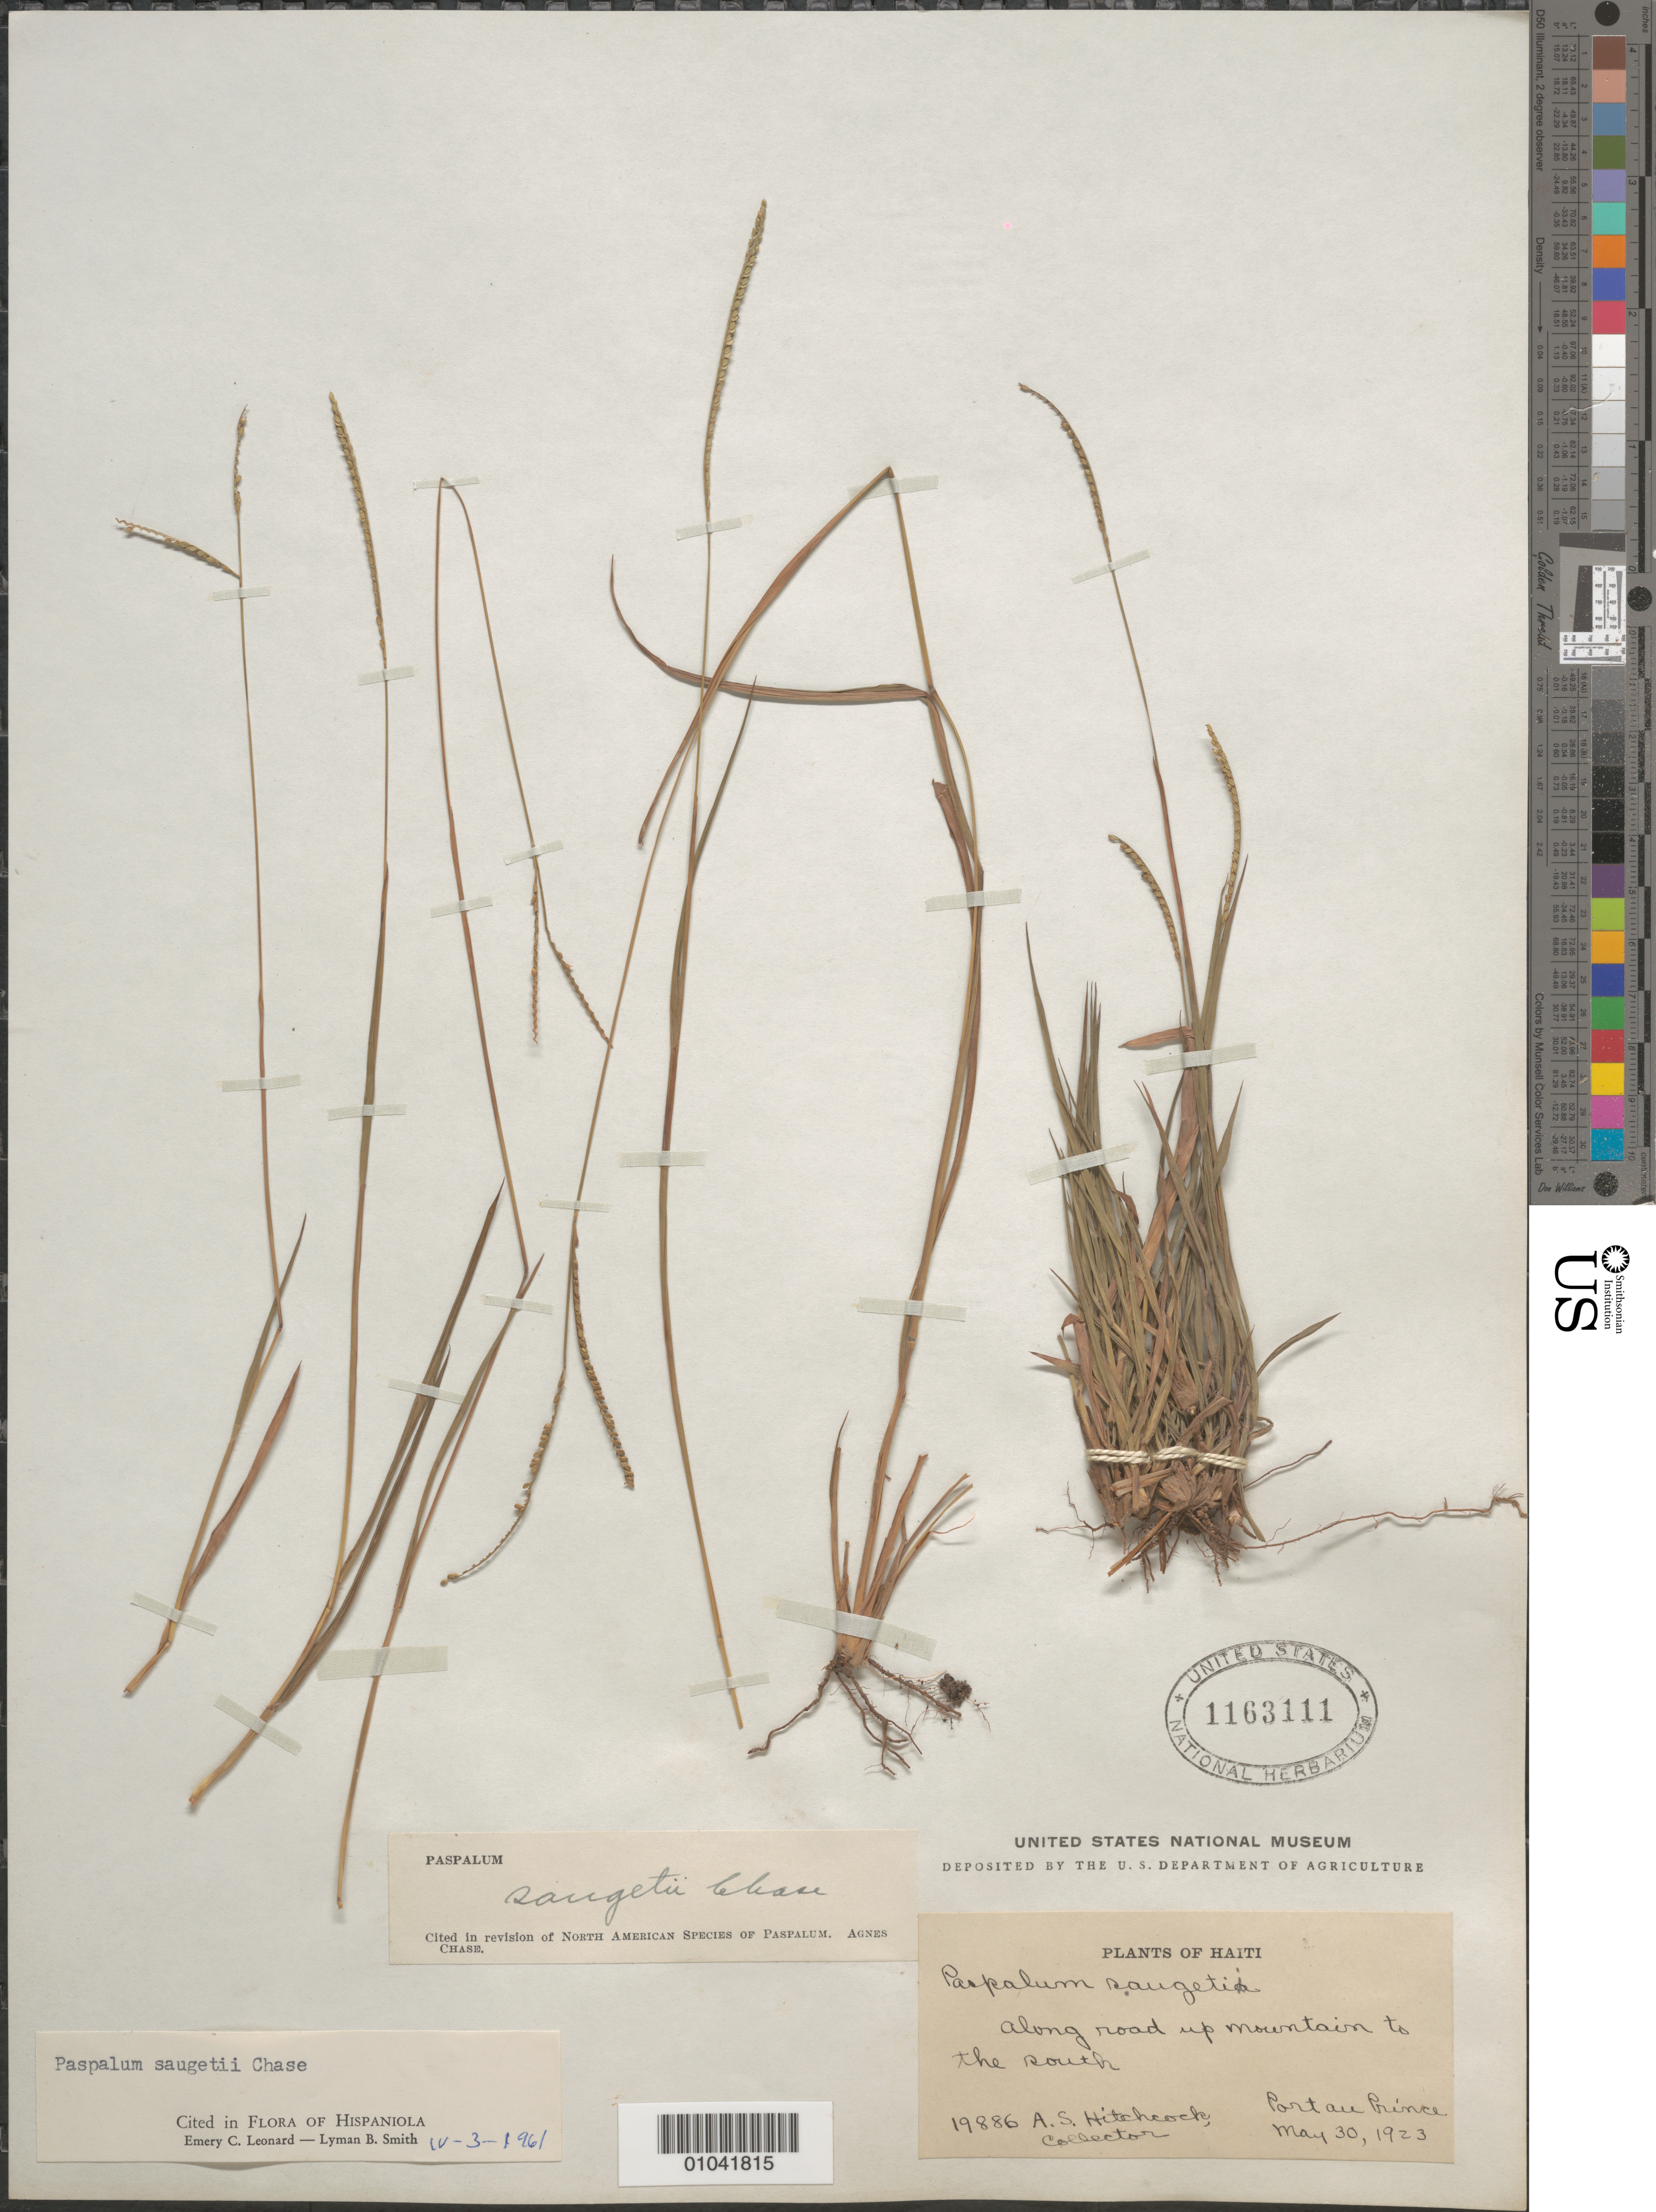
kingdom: Plantae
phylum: Tracheophyta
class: Liliopsida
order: Poales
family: Poaceae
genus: Paspalum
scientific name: Paspalum saugetii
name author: Chase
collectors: A. S. Hitchcock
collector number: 19886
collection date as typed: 30 May 1923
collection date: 1923-05-30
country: Haiti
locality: Port au Prince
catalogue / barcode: US 1163111